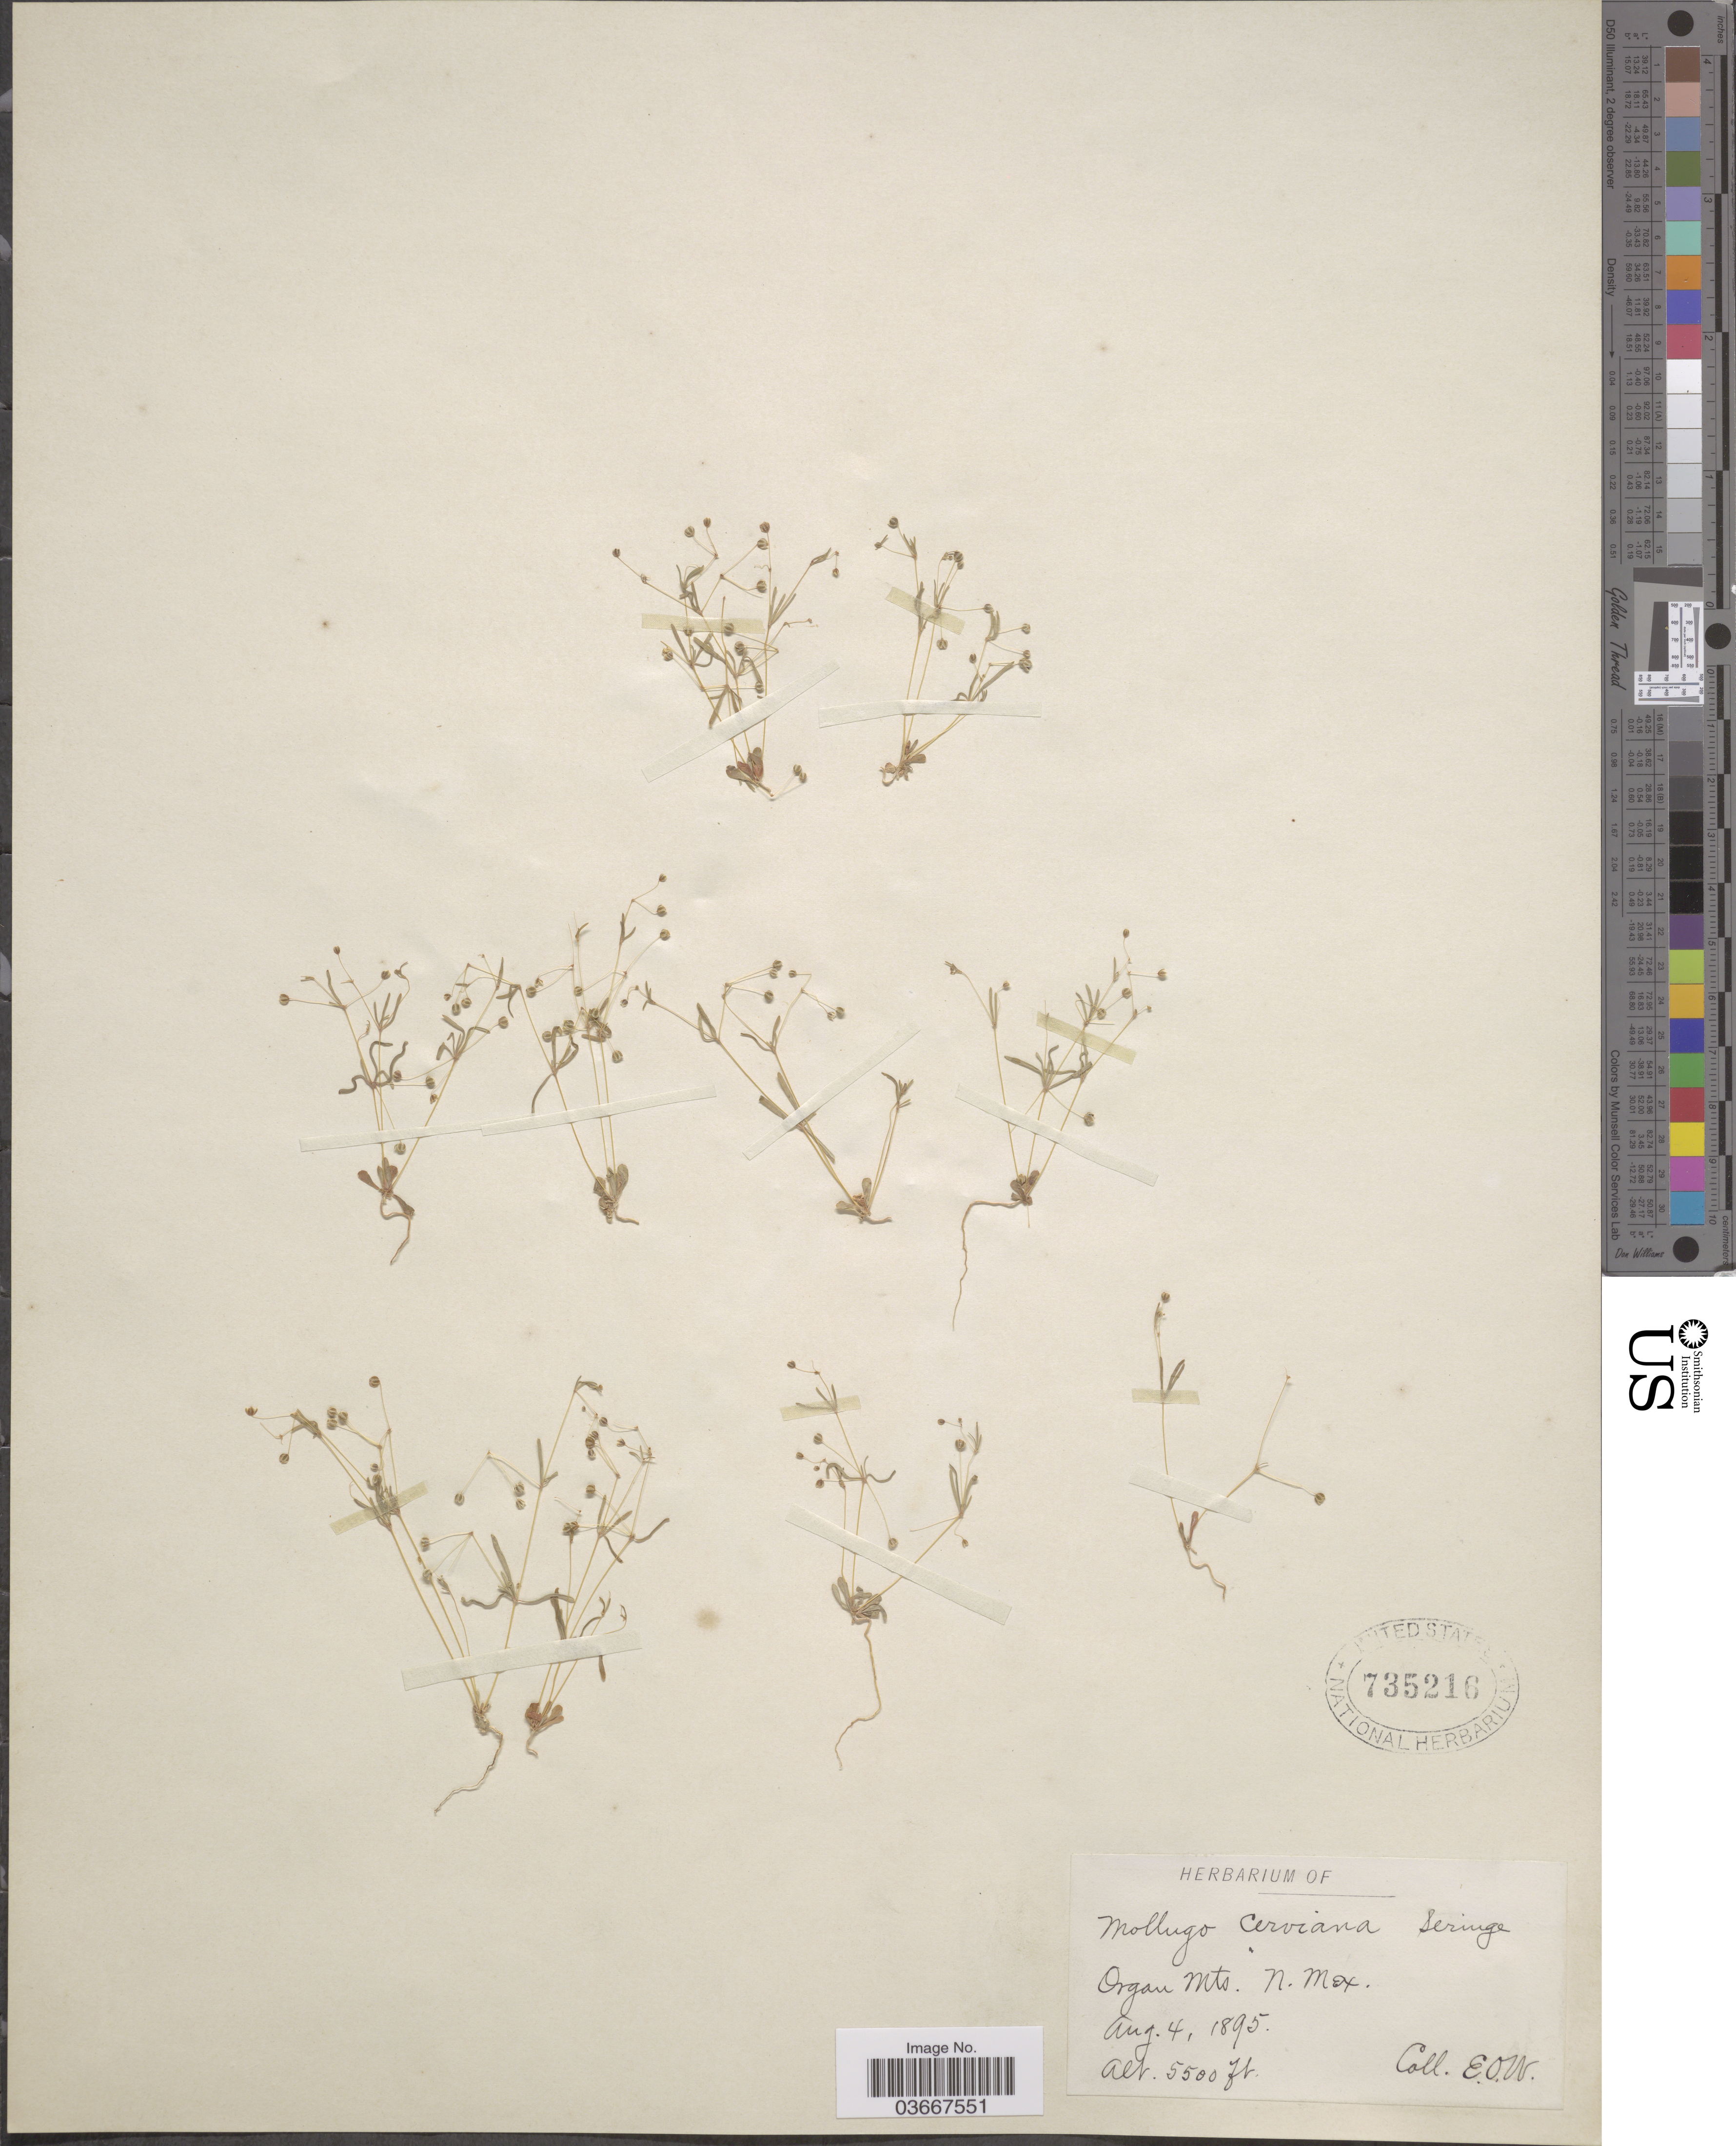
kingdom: Plantae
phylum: Tracheophyta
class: Magnoliopsida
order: Caryophyllales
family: Molluginaceae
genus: Hypertelis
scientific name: Hypertelis umbellata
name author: (Forssk.) Thulin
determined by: Strong, Mark T., (BOT), Smithsonian Institution - National Museum of Natural History (UNITED STATES)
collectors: E. O. W.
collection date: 1895-08-04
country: United States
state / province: New Mexico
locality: Organ Mts.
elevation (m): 1676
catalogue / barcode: US 735216